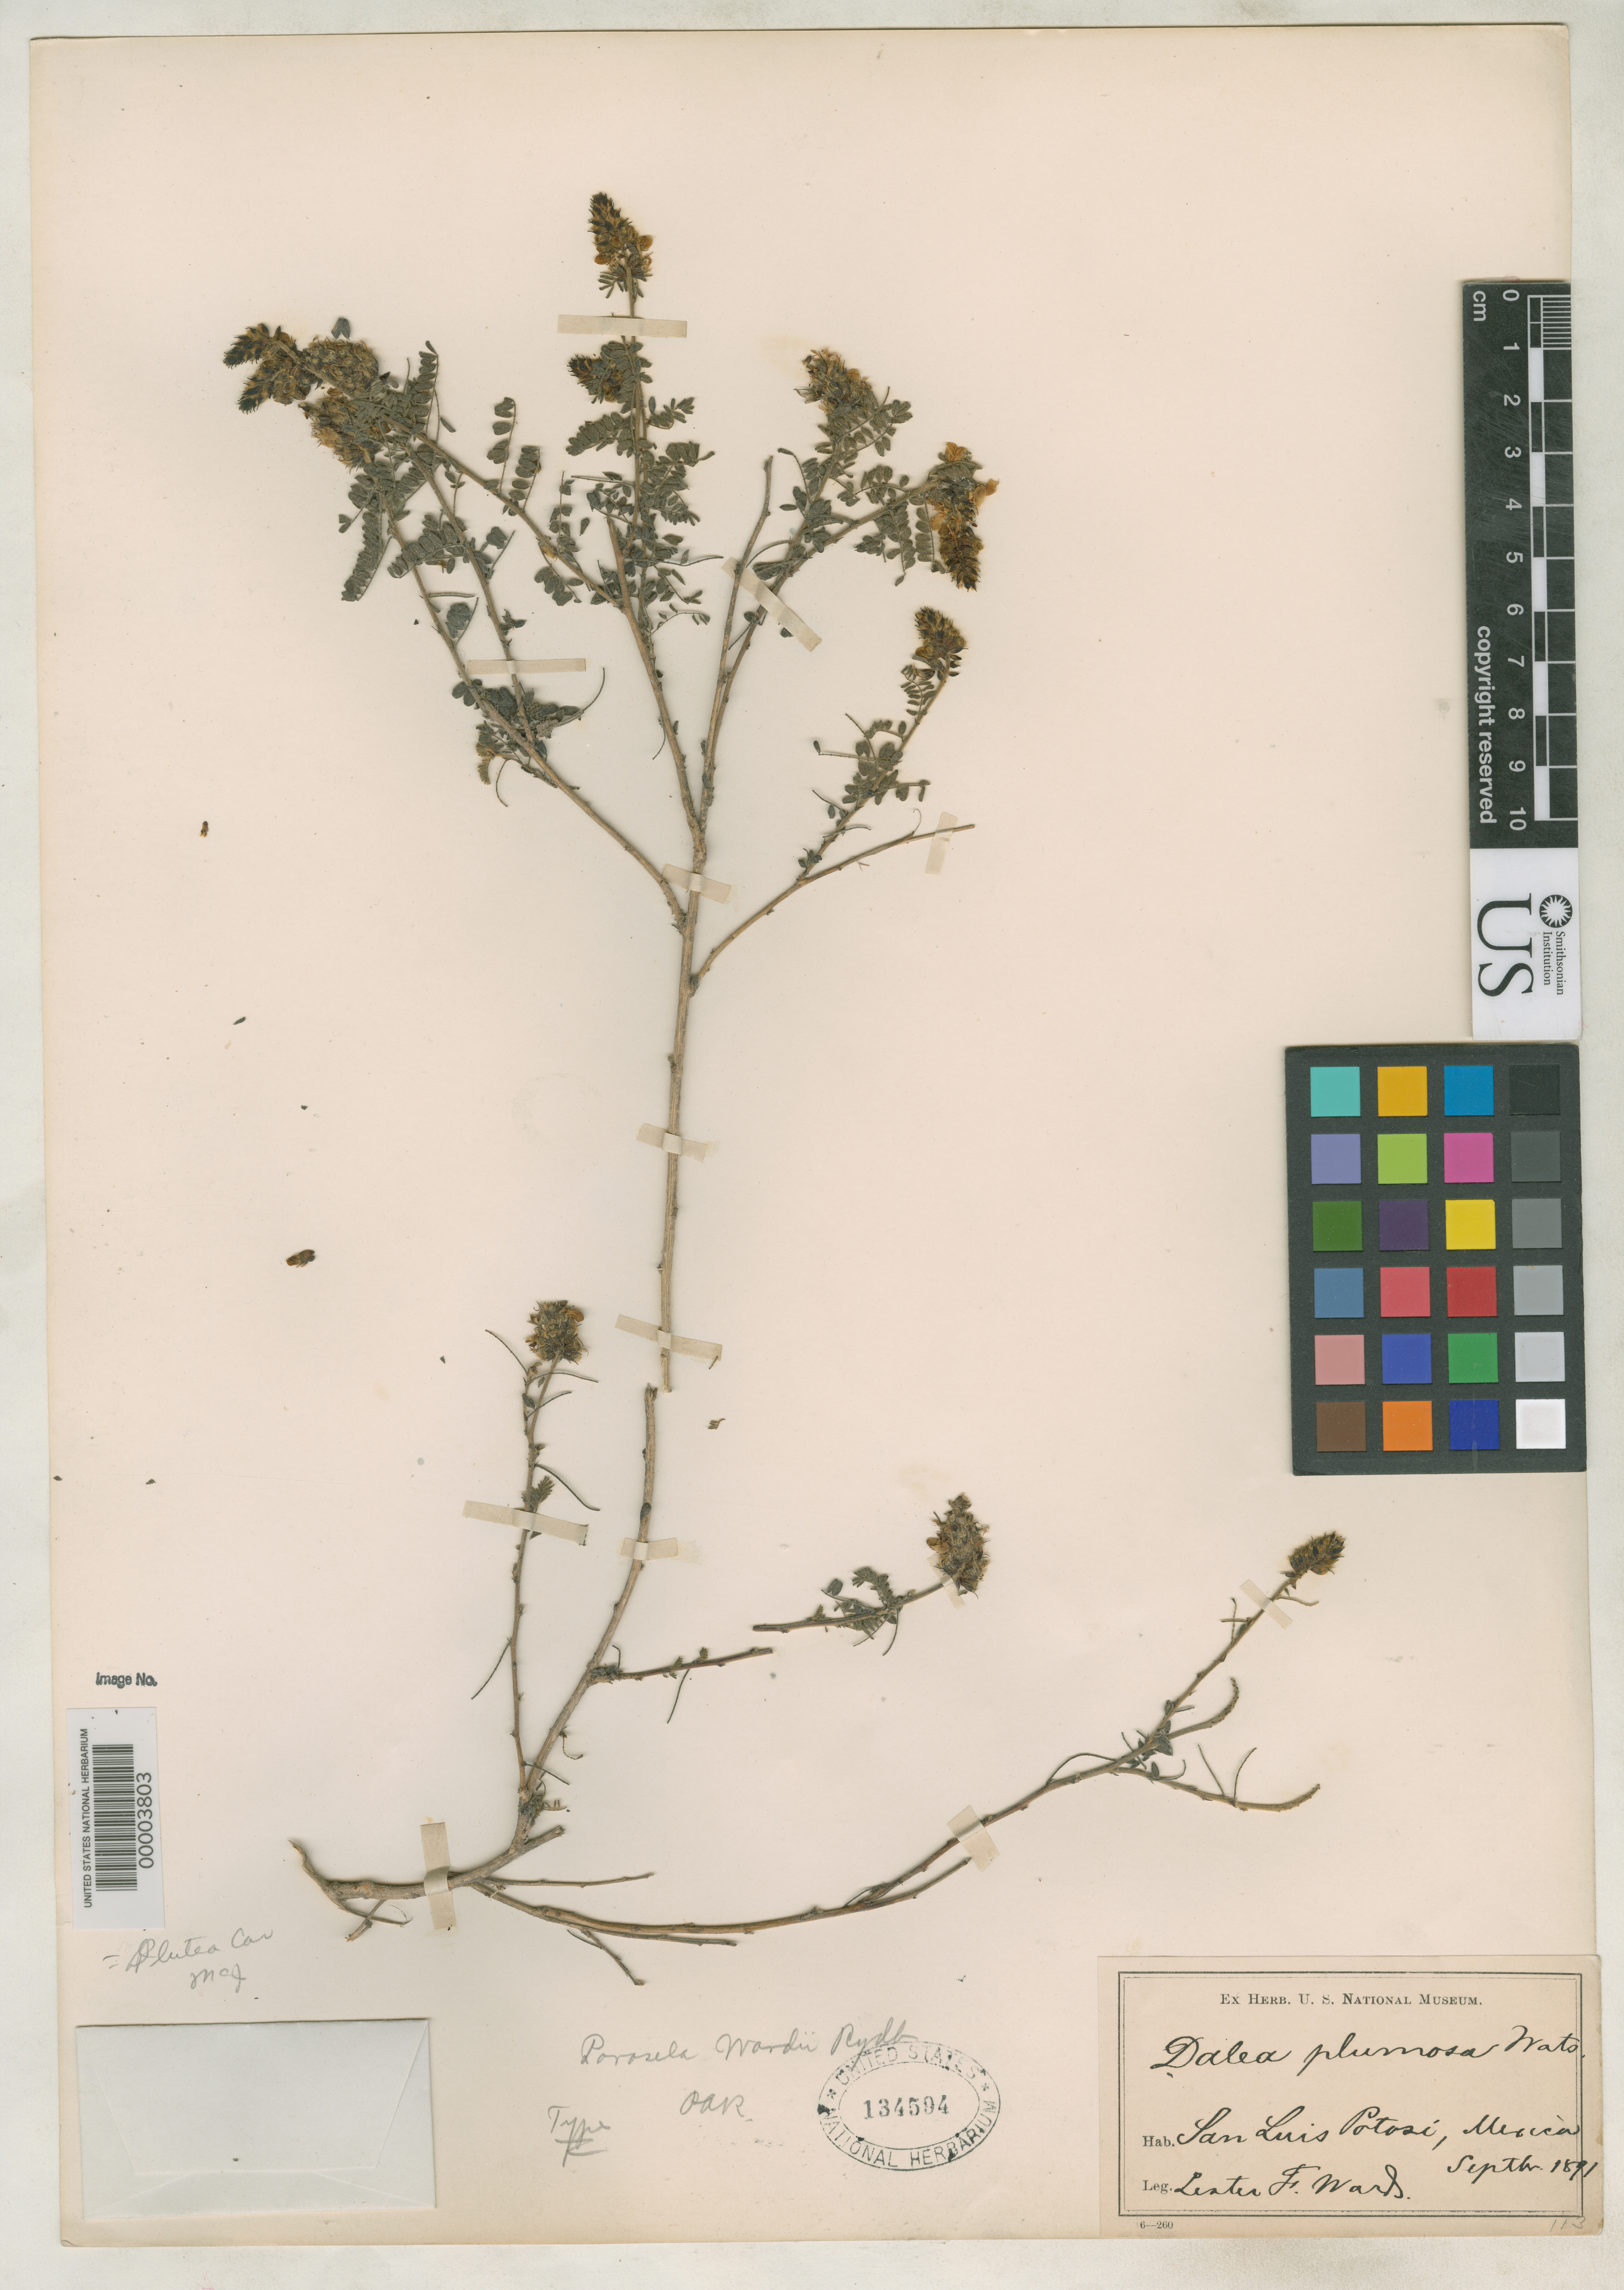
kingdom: Plantae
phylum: Tracheophyta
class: Magnoliopsida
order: Fabales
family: Fabaceae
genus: Parosela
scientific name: Parosela wardii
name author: Rydb.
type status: Holotype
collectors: L. F. Ward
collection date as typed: Sep 1891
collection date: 1891-09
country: Mexico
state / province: San Luis Potosi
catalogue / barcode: US 134594